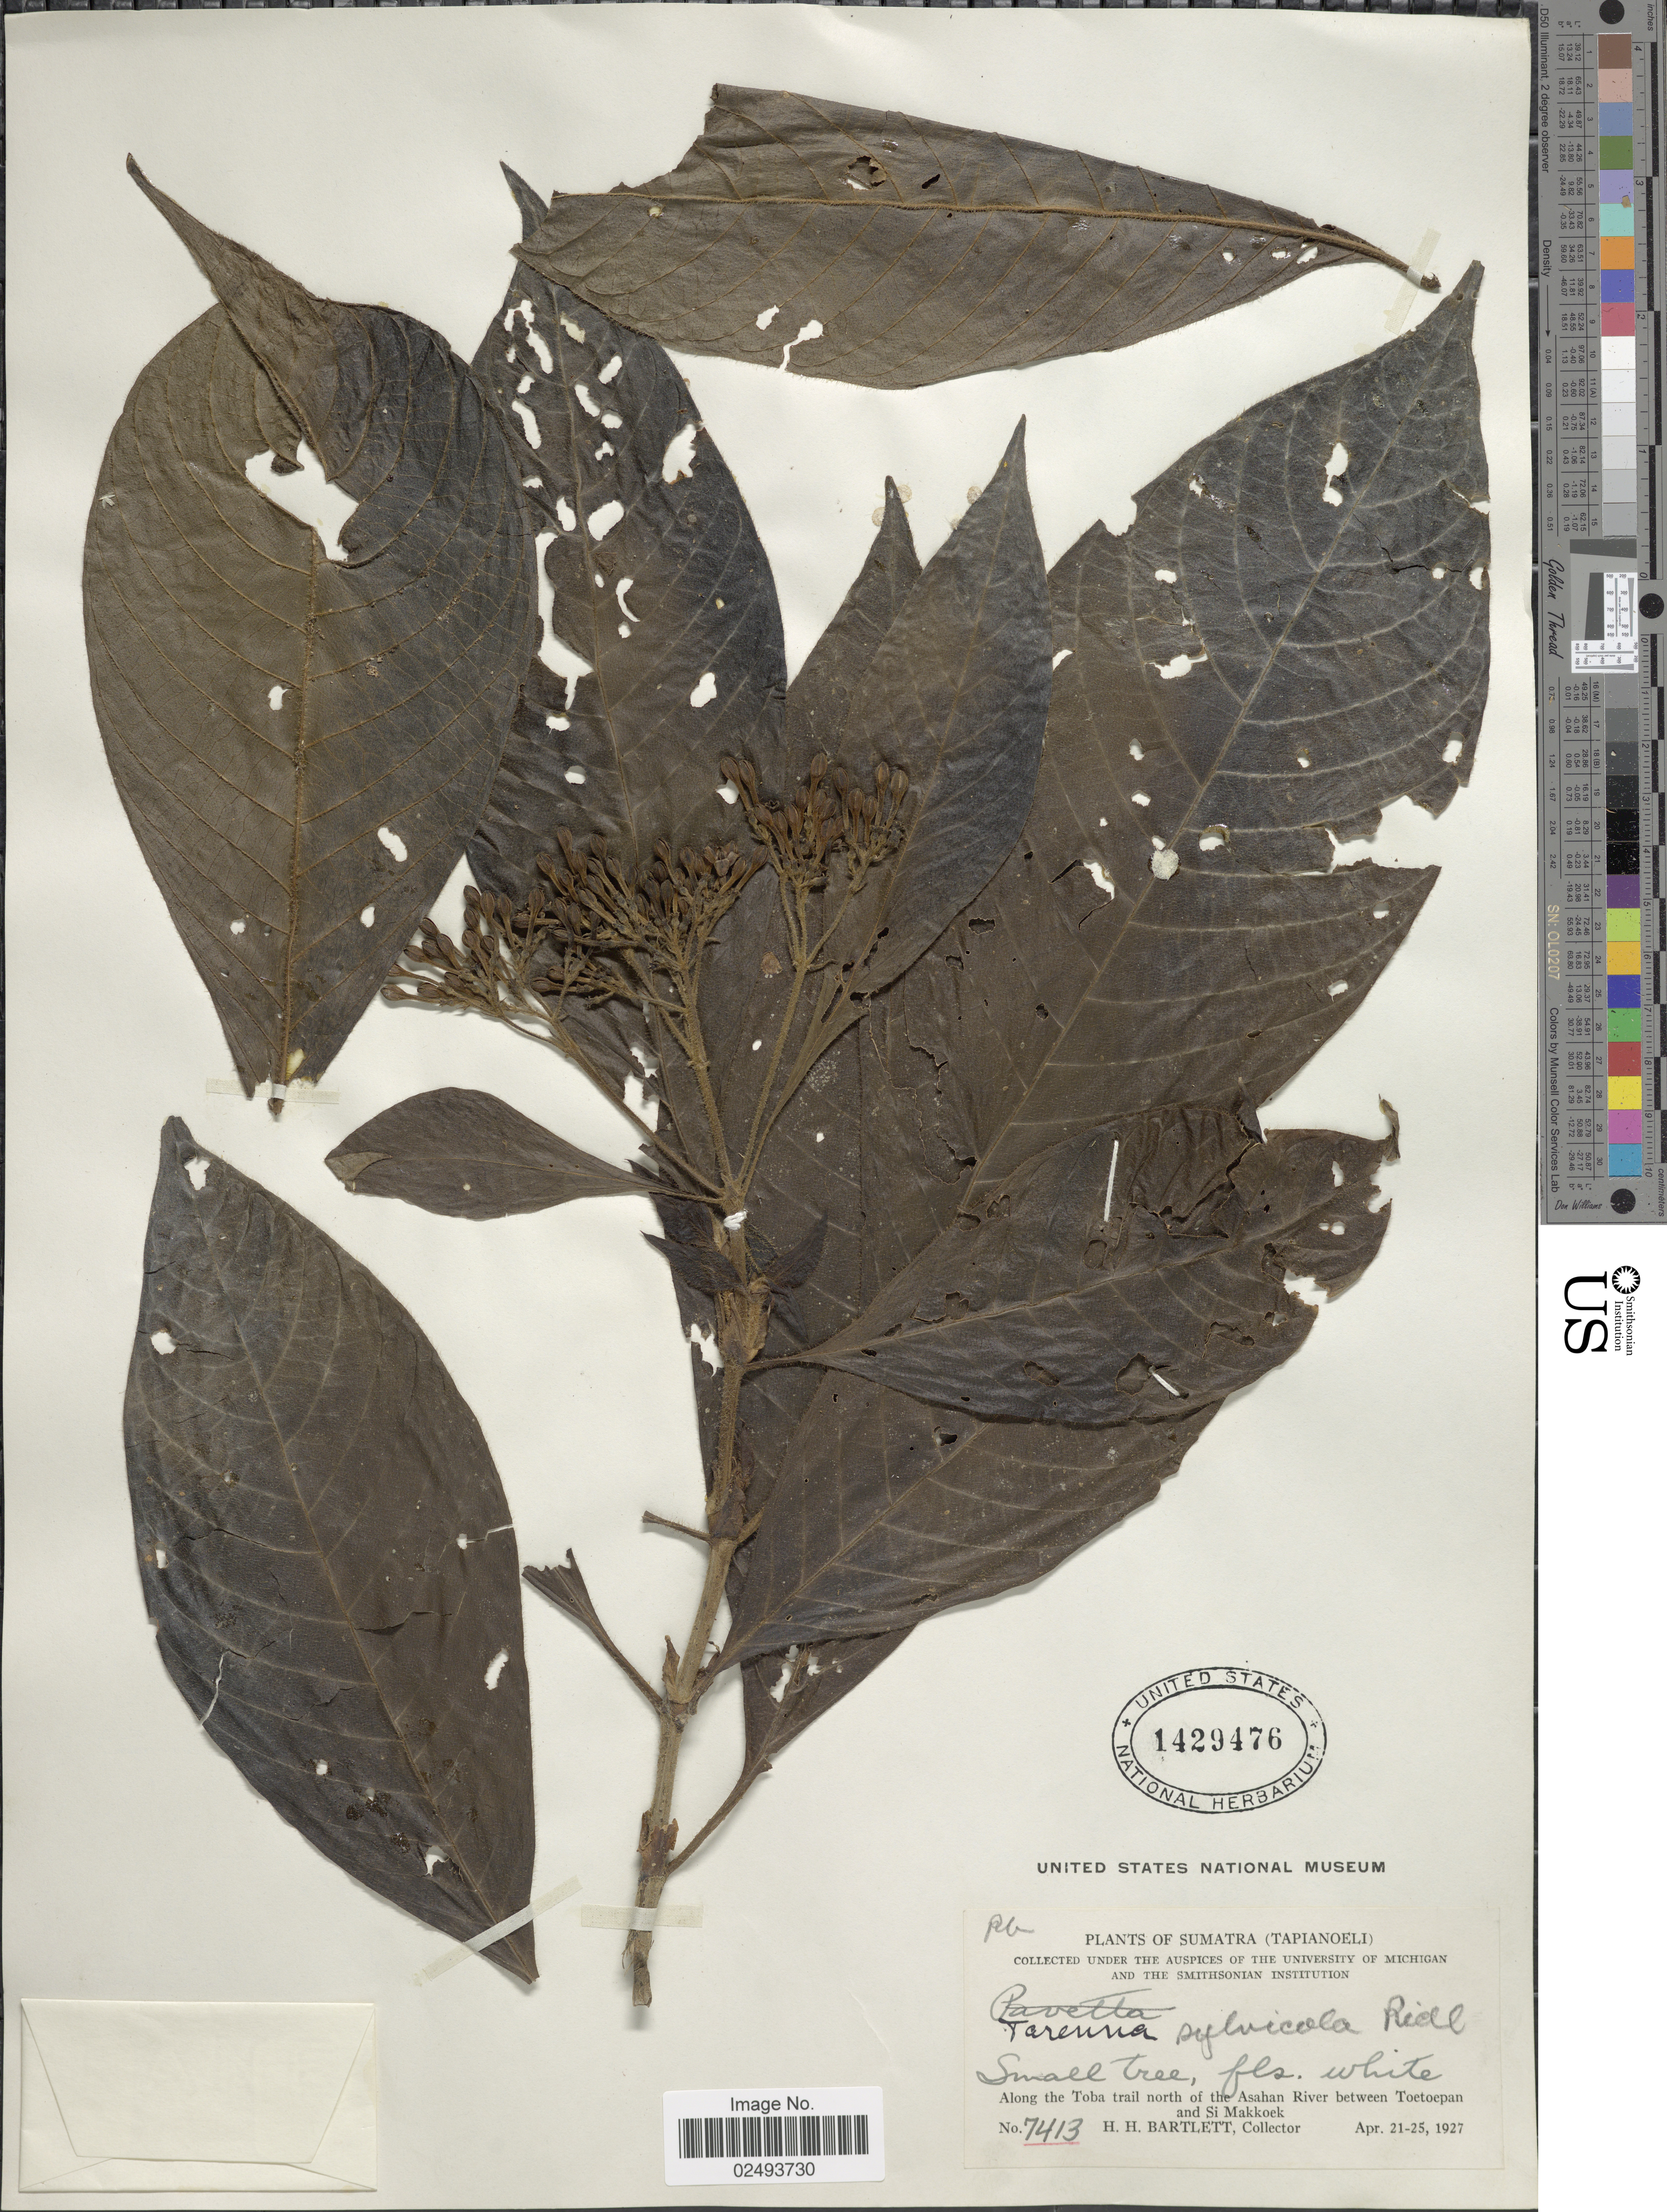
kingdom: Plantae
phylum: Tracheophyta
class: Magnoliopsida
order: Gentianales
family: Rubiaceae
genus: Tarenna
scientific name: Tarenna sylvicola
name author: (Ridl.) Merr.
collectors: H. H. Bartlett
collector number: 7413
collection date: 1927-04-21/1927-04-25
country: Indonesia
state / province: Sumatra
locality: Sumatra (Tapianoeli) Along the Toba Trail north of the Asahan River between Toetoepan and Si Makkoek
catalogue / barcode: US 1429476